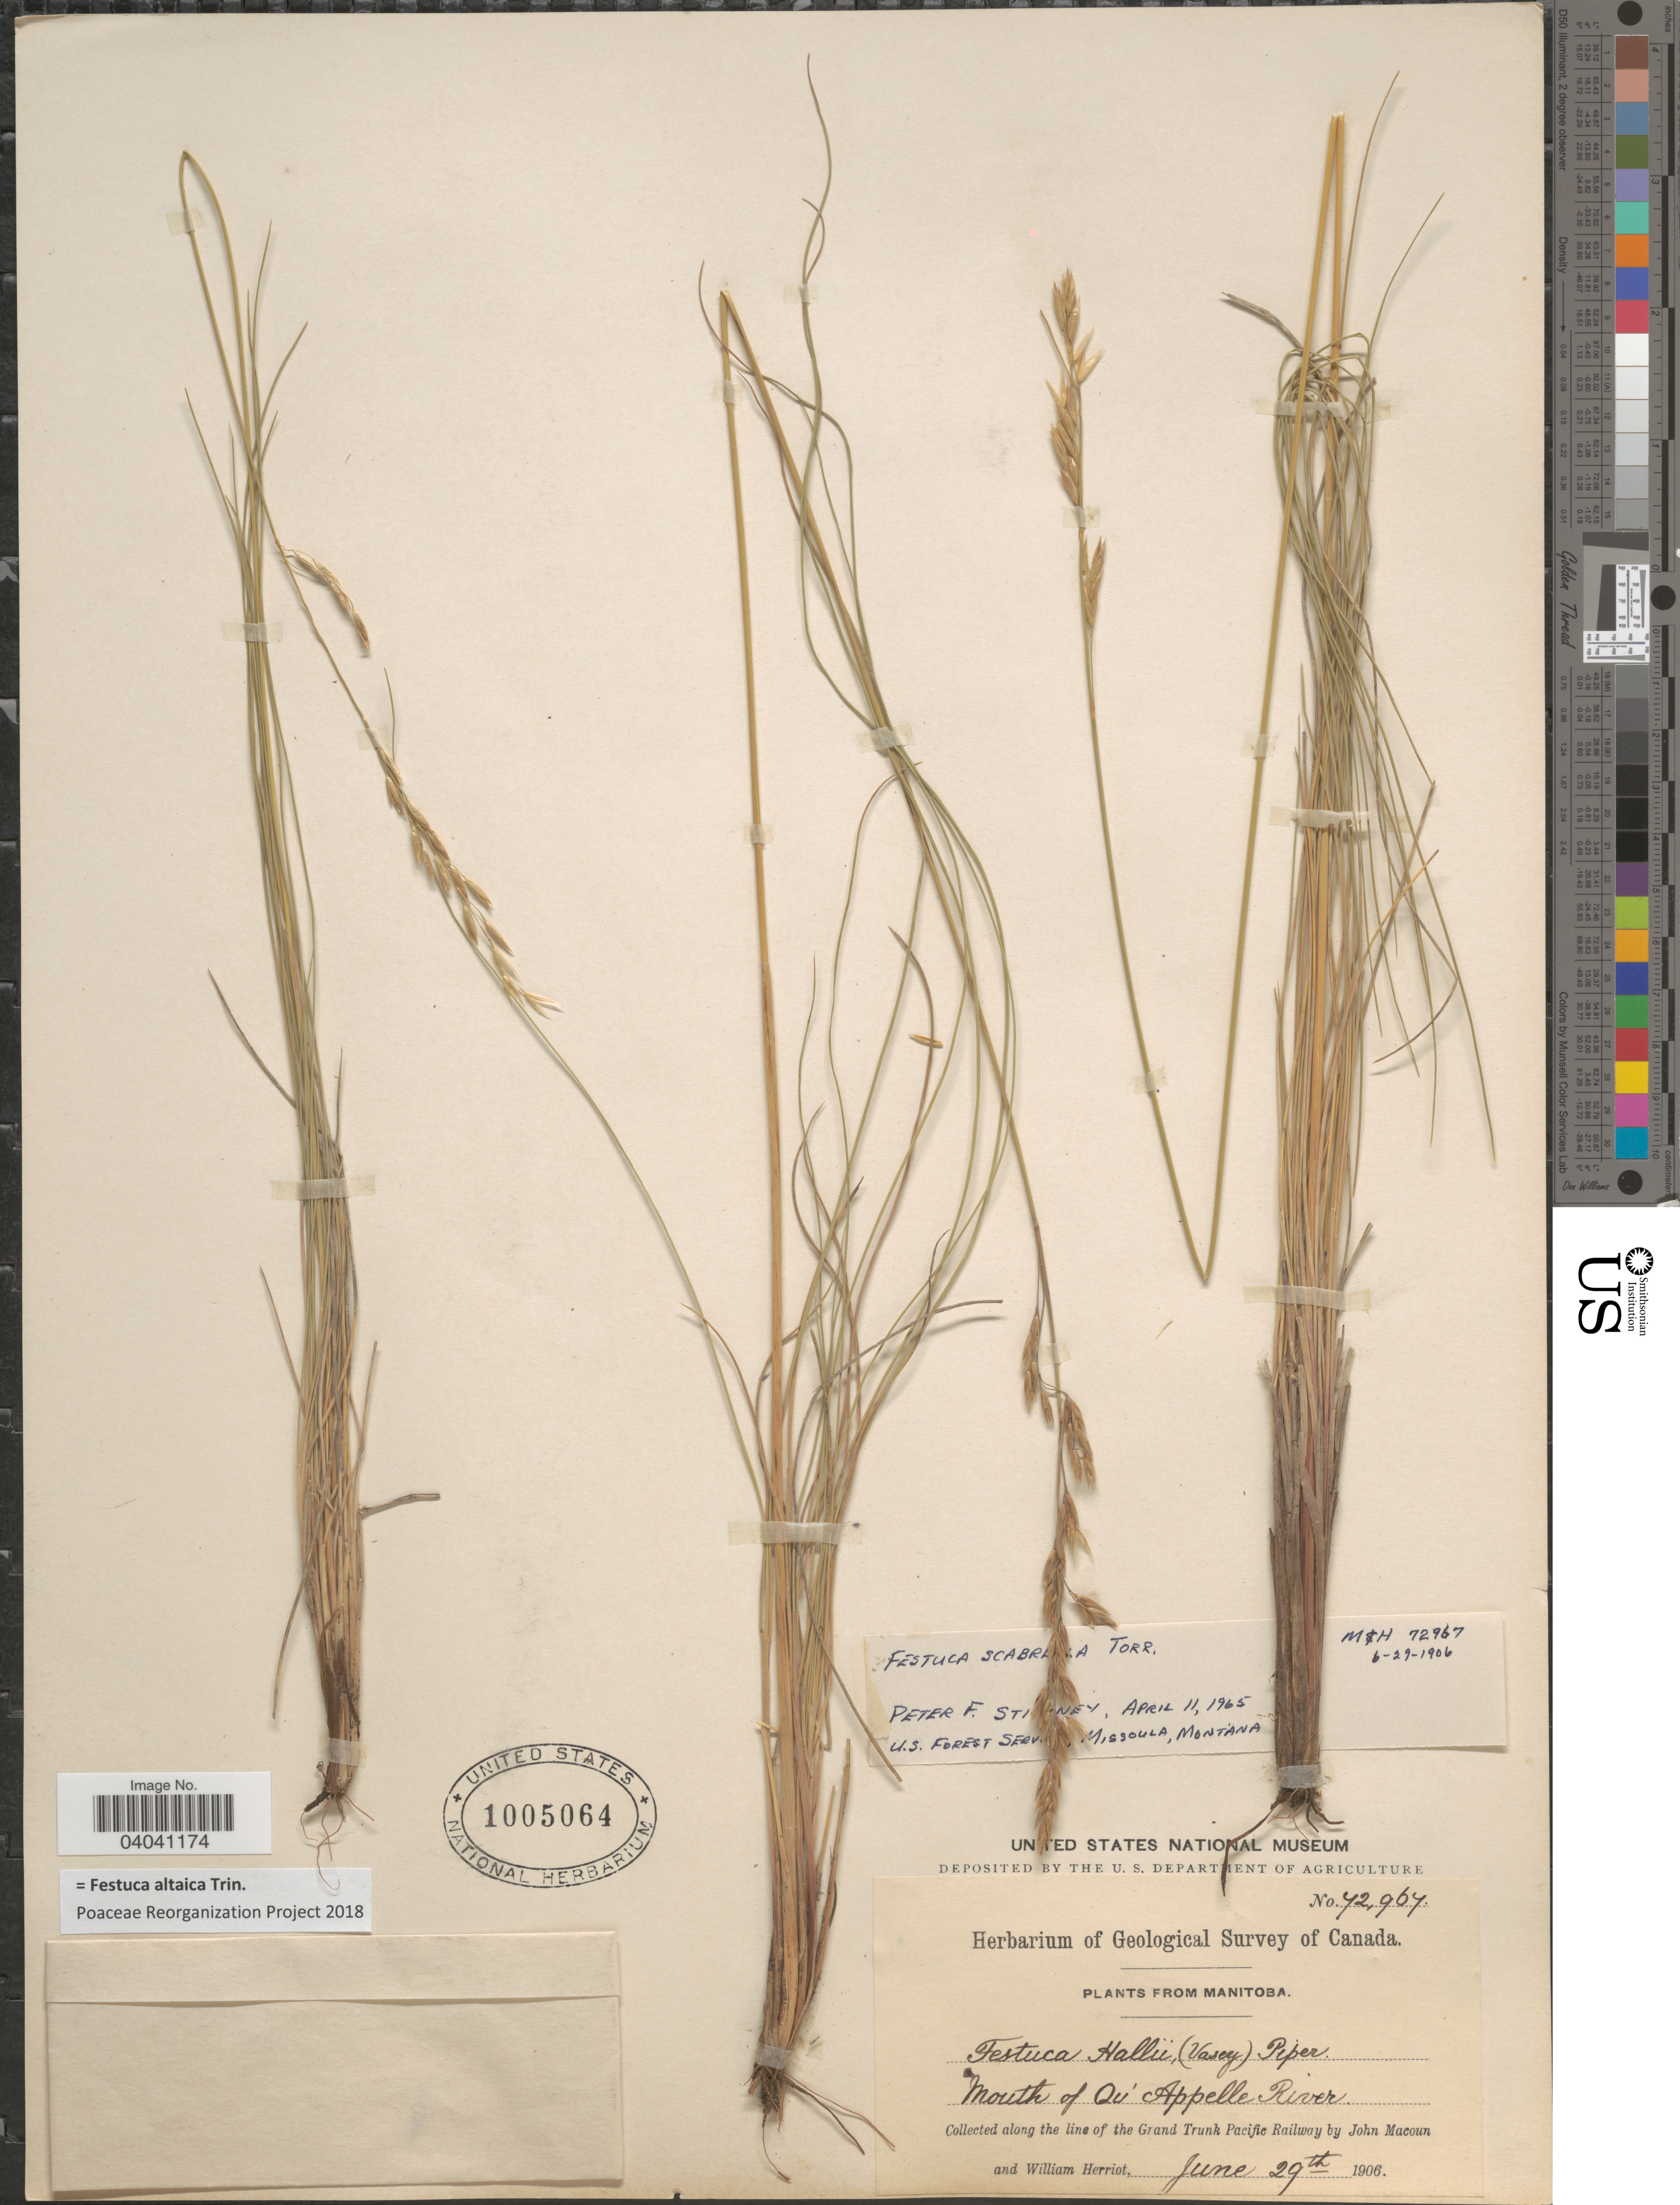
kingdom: Plantae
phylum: Tracheophyta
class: Liliopsida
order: Poales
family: Poaceae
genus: Festuca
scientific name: Festuca altaica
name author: Trin.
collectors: J. Macoun & W. Herriot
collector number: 42964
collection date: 1906-06-29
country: Canada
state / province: Manitoba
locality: Mouth of Qu' Appelle River. Along the line of the Grand Trunk Pacific Railway.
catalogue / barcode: US 1005064